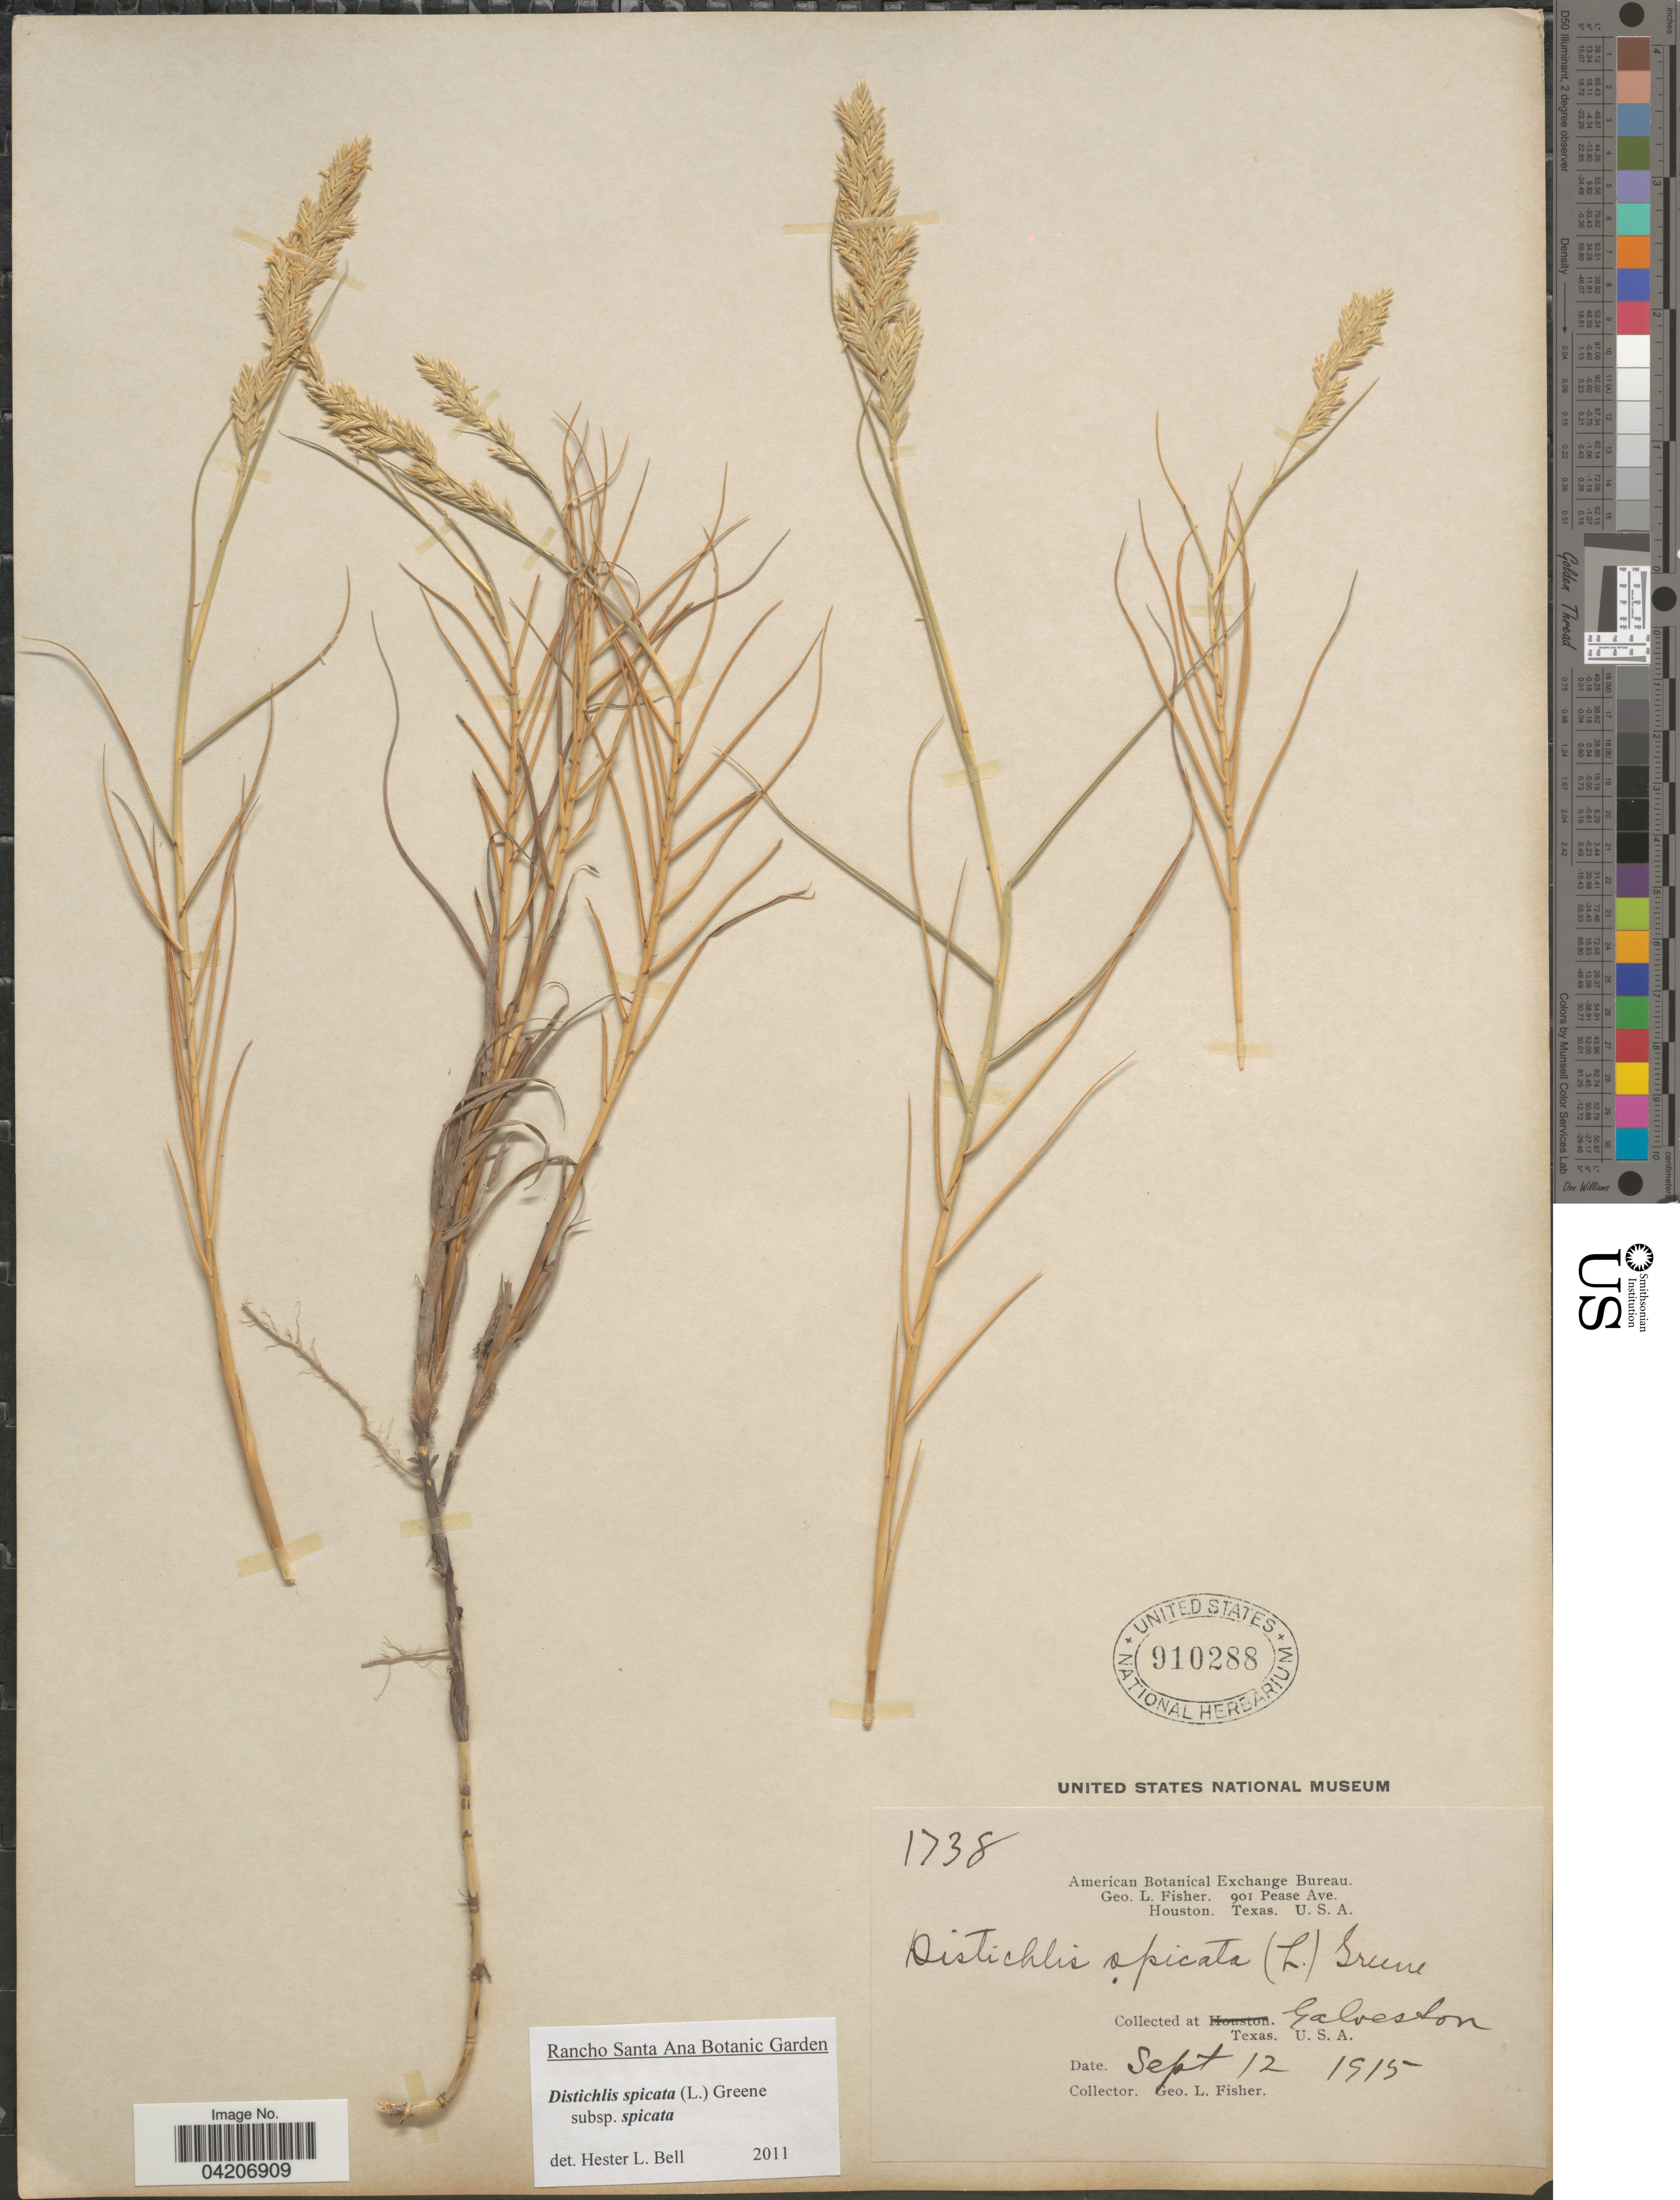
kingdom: Plantae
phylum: Tracheophyta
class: Liliopsida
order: Poales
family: Poaceae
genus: Distichlis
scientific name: Distichlis spicata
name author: (L.) Greene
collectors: G. L. Fisher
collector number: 1738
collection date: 1915-09-12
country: United States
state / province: Texas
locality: Galveston.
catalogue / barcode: US 910288